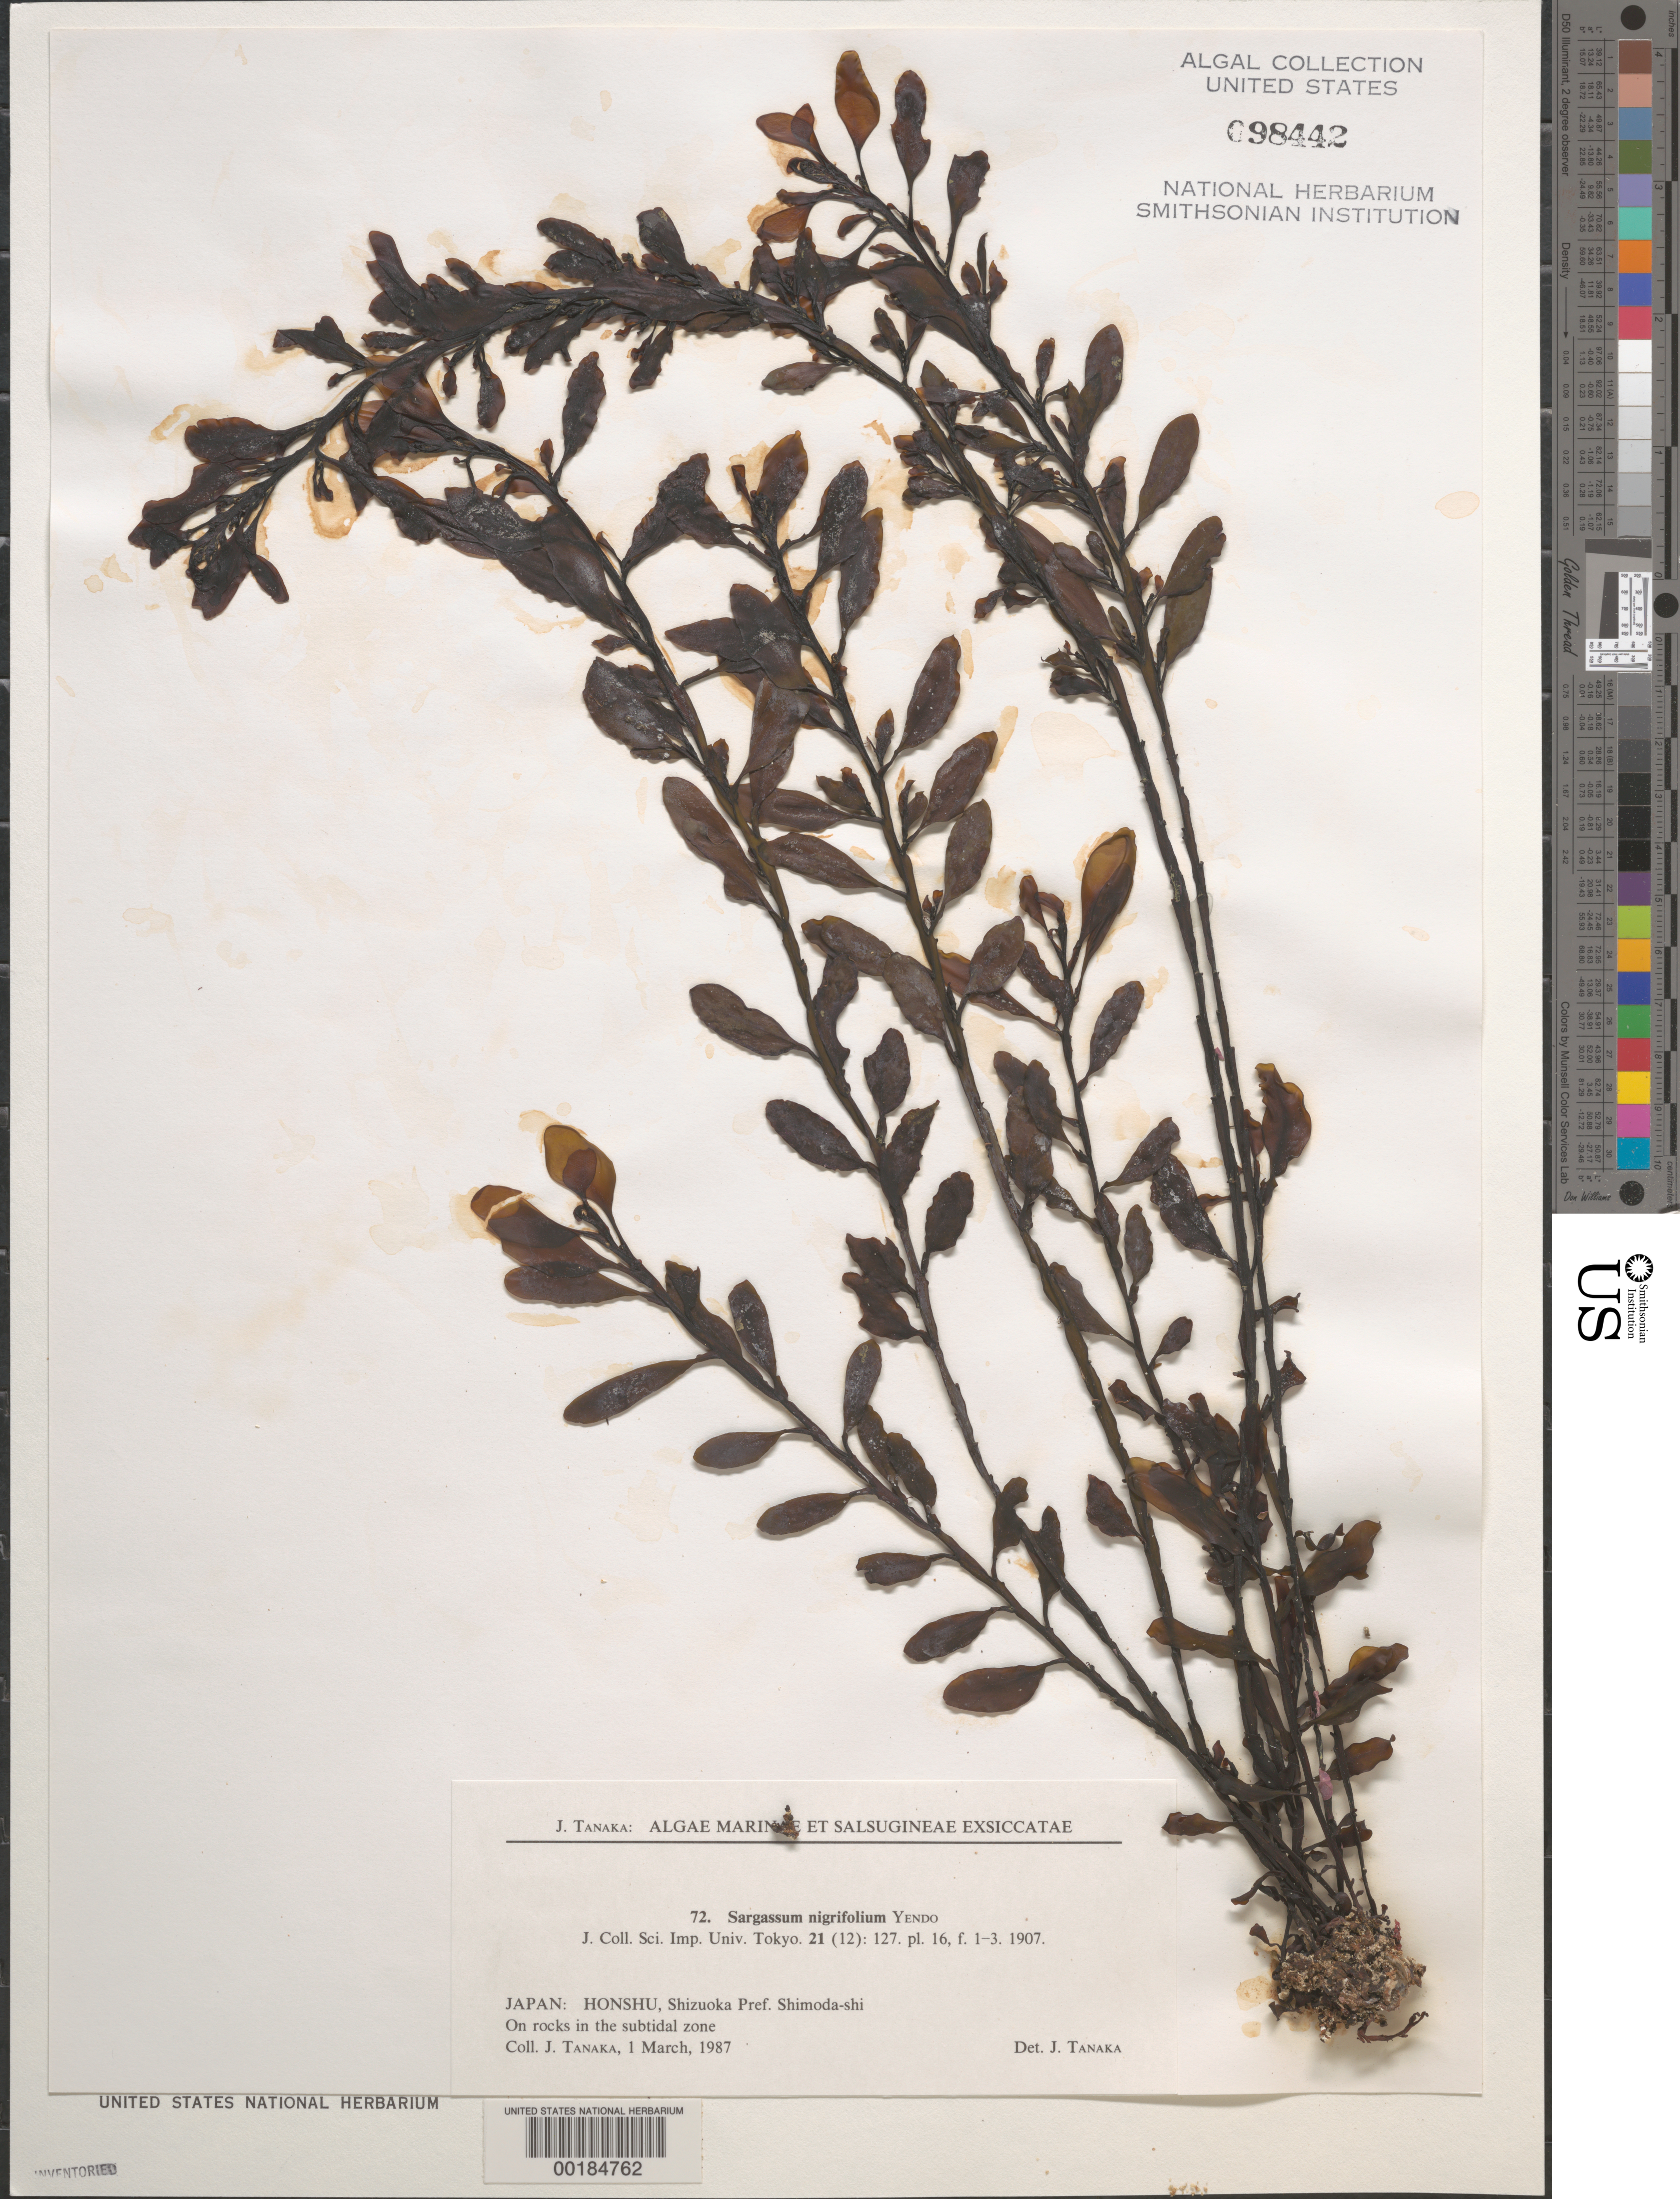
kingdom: Chromista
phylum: Ochrophyta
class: Phaeophyceae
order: Fucales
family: Sargassaceae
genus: Sargassum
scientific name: Sargassum nigrifolium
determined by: Tanaka, J.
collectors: J. Tanaka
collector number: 72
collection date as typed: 01 Mar 1987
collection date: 1987-03-01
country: Japan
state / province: Sizuoka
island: Honshu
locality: Shimodi-shi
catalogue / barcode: US 98442